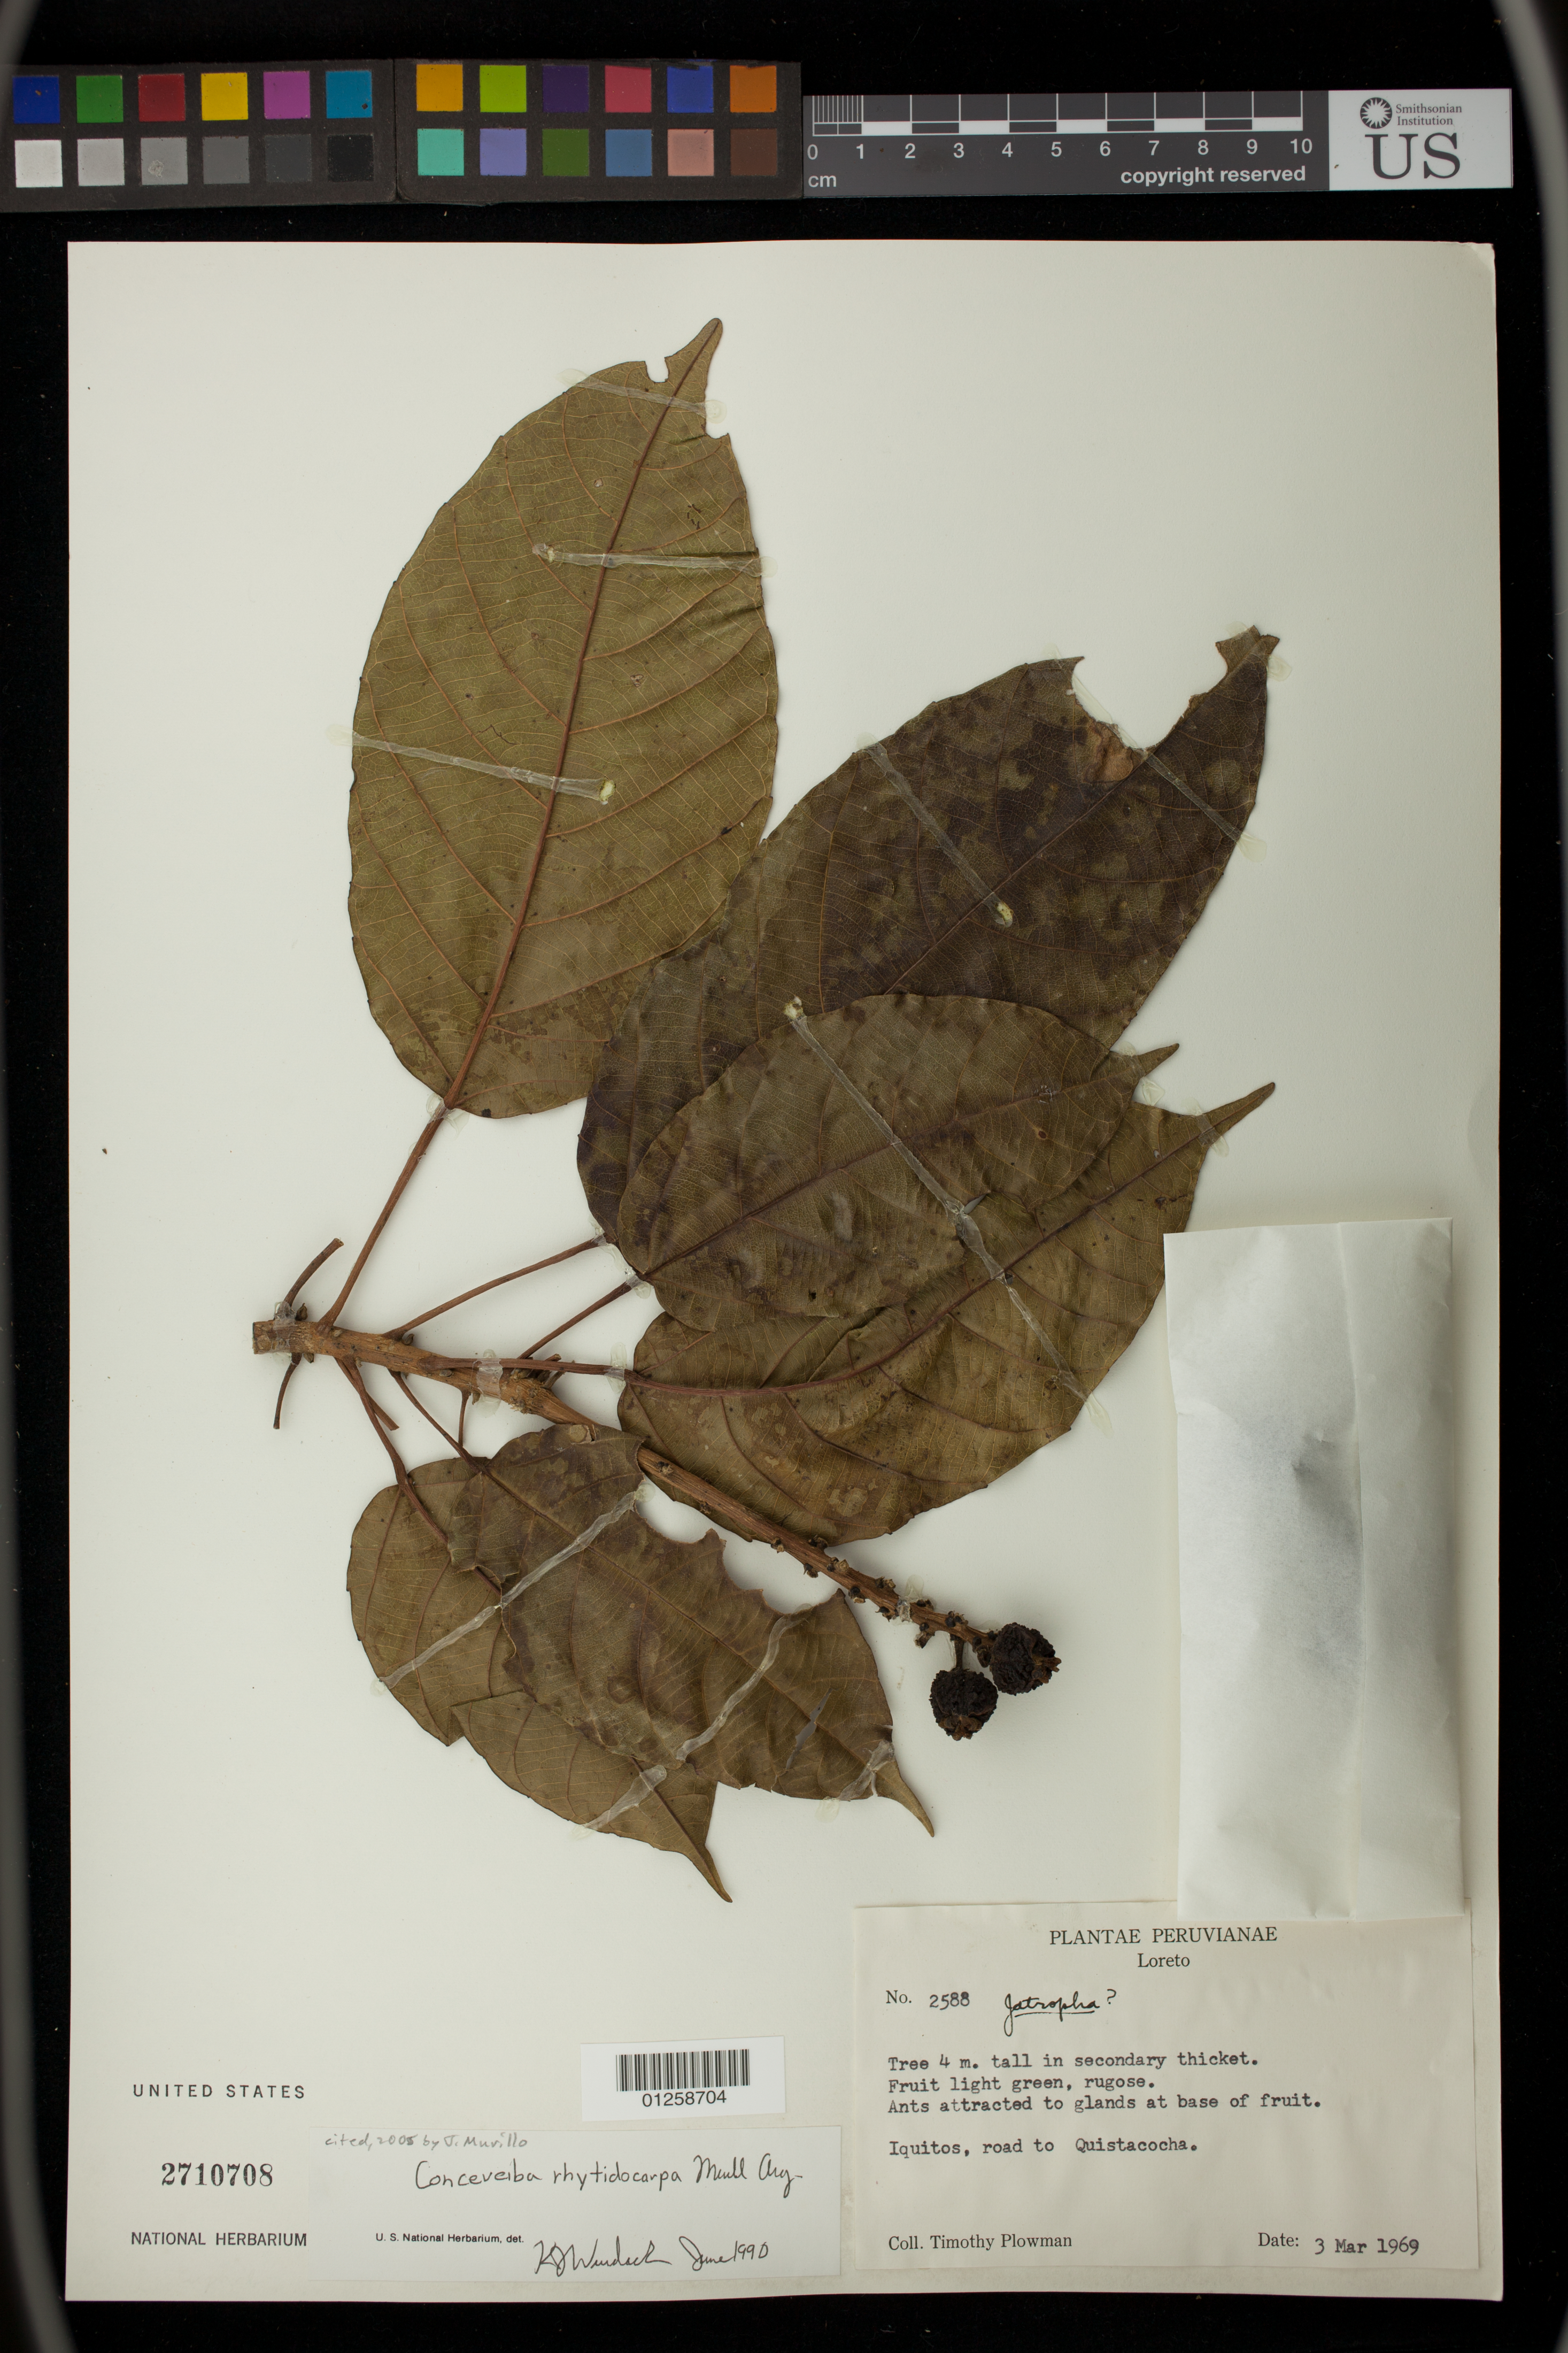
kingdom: Plantae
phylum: Tracheophyta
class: Magnoliopsida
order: Malpighiales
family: Euphorbiaceae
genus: Conceveiba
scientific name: Conceveiba rhytidocarpa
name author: Müll. Arg.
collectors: T. Plowman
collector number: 2588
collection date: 1969-03-03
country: Peru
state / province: Loreto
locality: Iquitos, road to Quistacocha.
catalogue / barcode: US 2710708